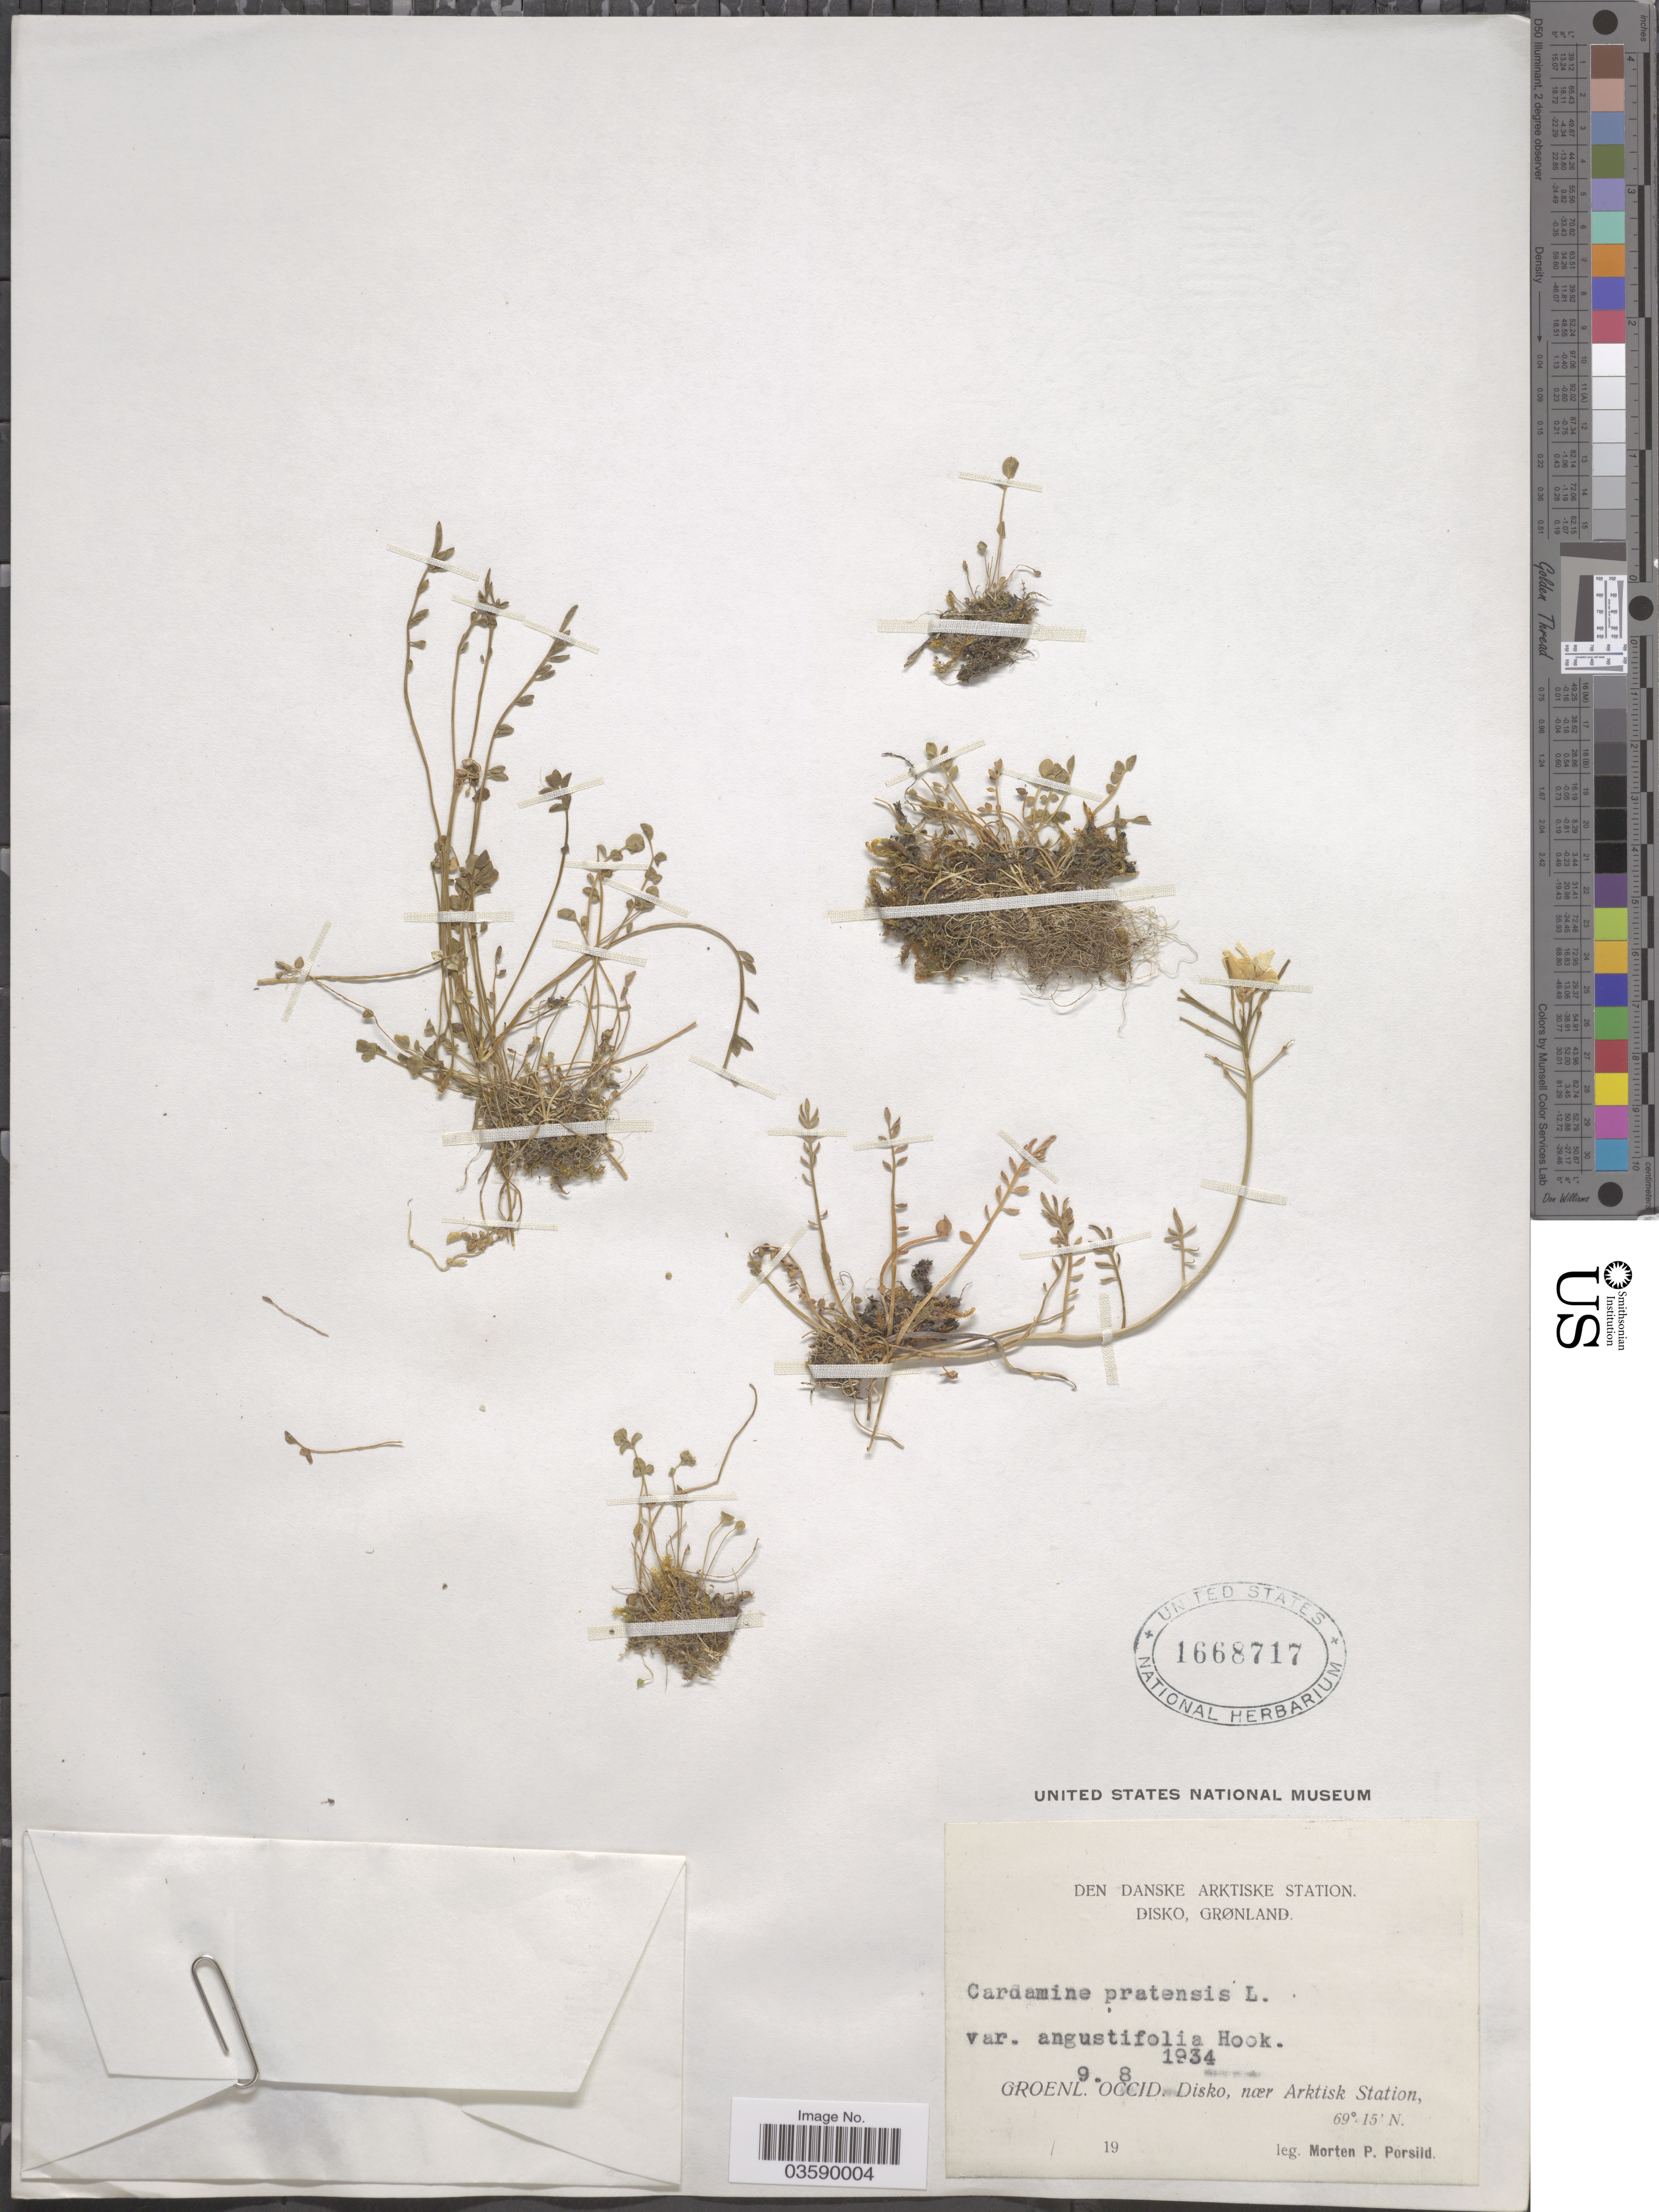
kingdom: Plantae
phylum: Tracheophyta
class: Magnoliopsida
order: Brassicales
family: Brassicaceae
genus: Cardamine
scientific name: Cardamine pratensis subsp. angustifolia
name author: (Hook.) O.E. Schulz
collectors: M. P. Porsild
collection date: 1934-08-09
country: Greenland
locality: Den danske arktiske station. Disko Grønland. Groenl. Occid. Disko, near Arktisk Station.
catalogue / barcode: US 1668717